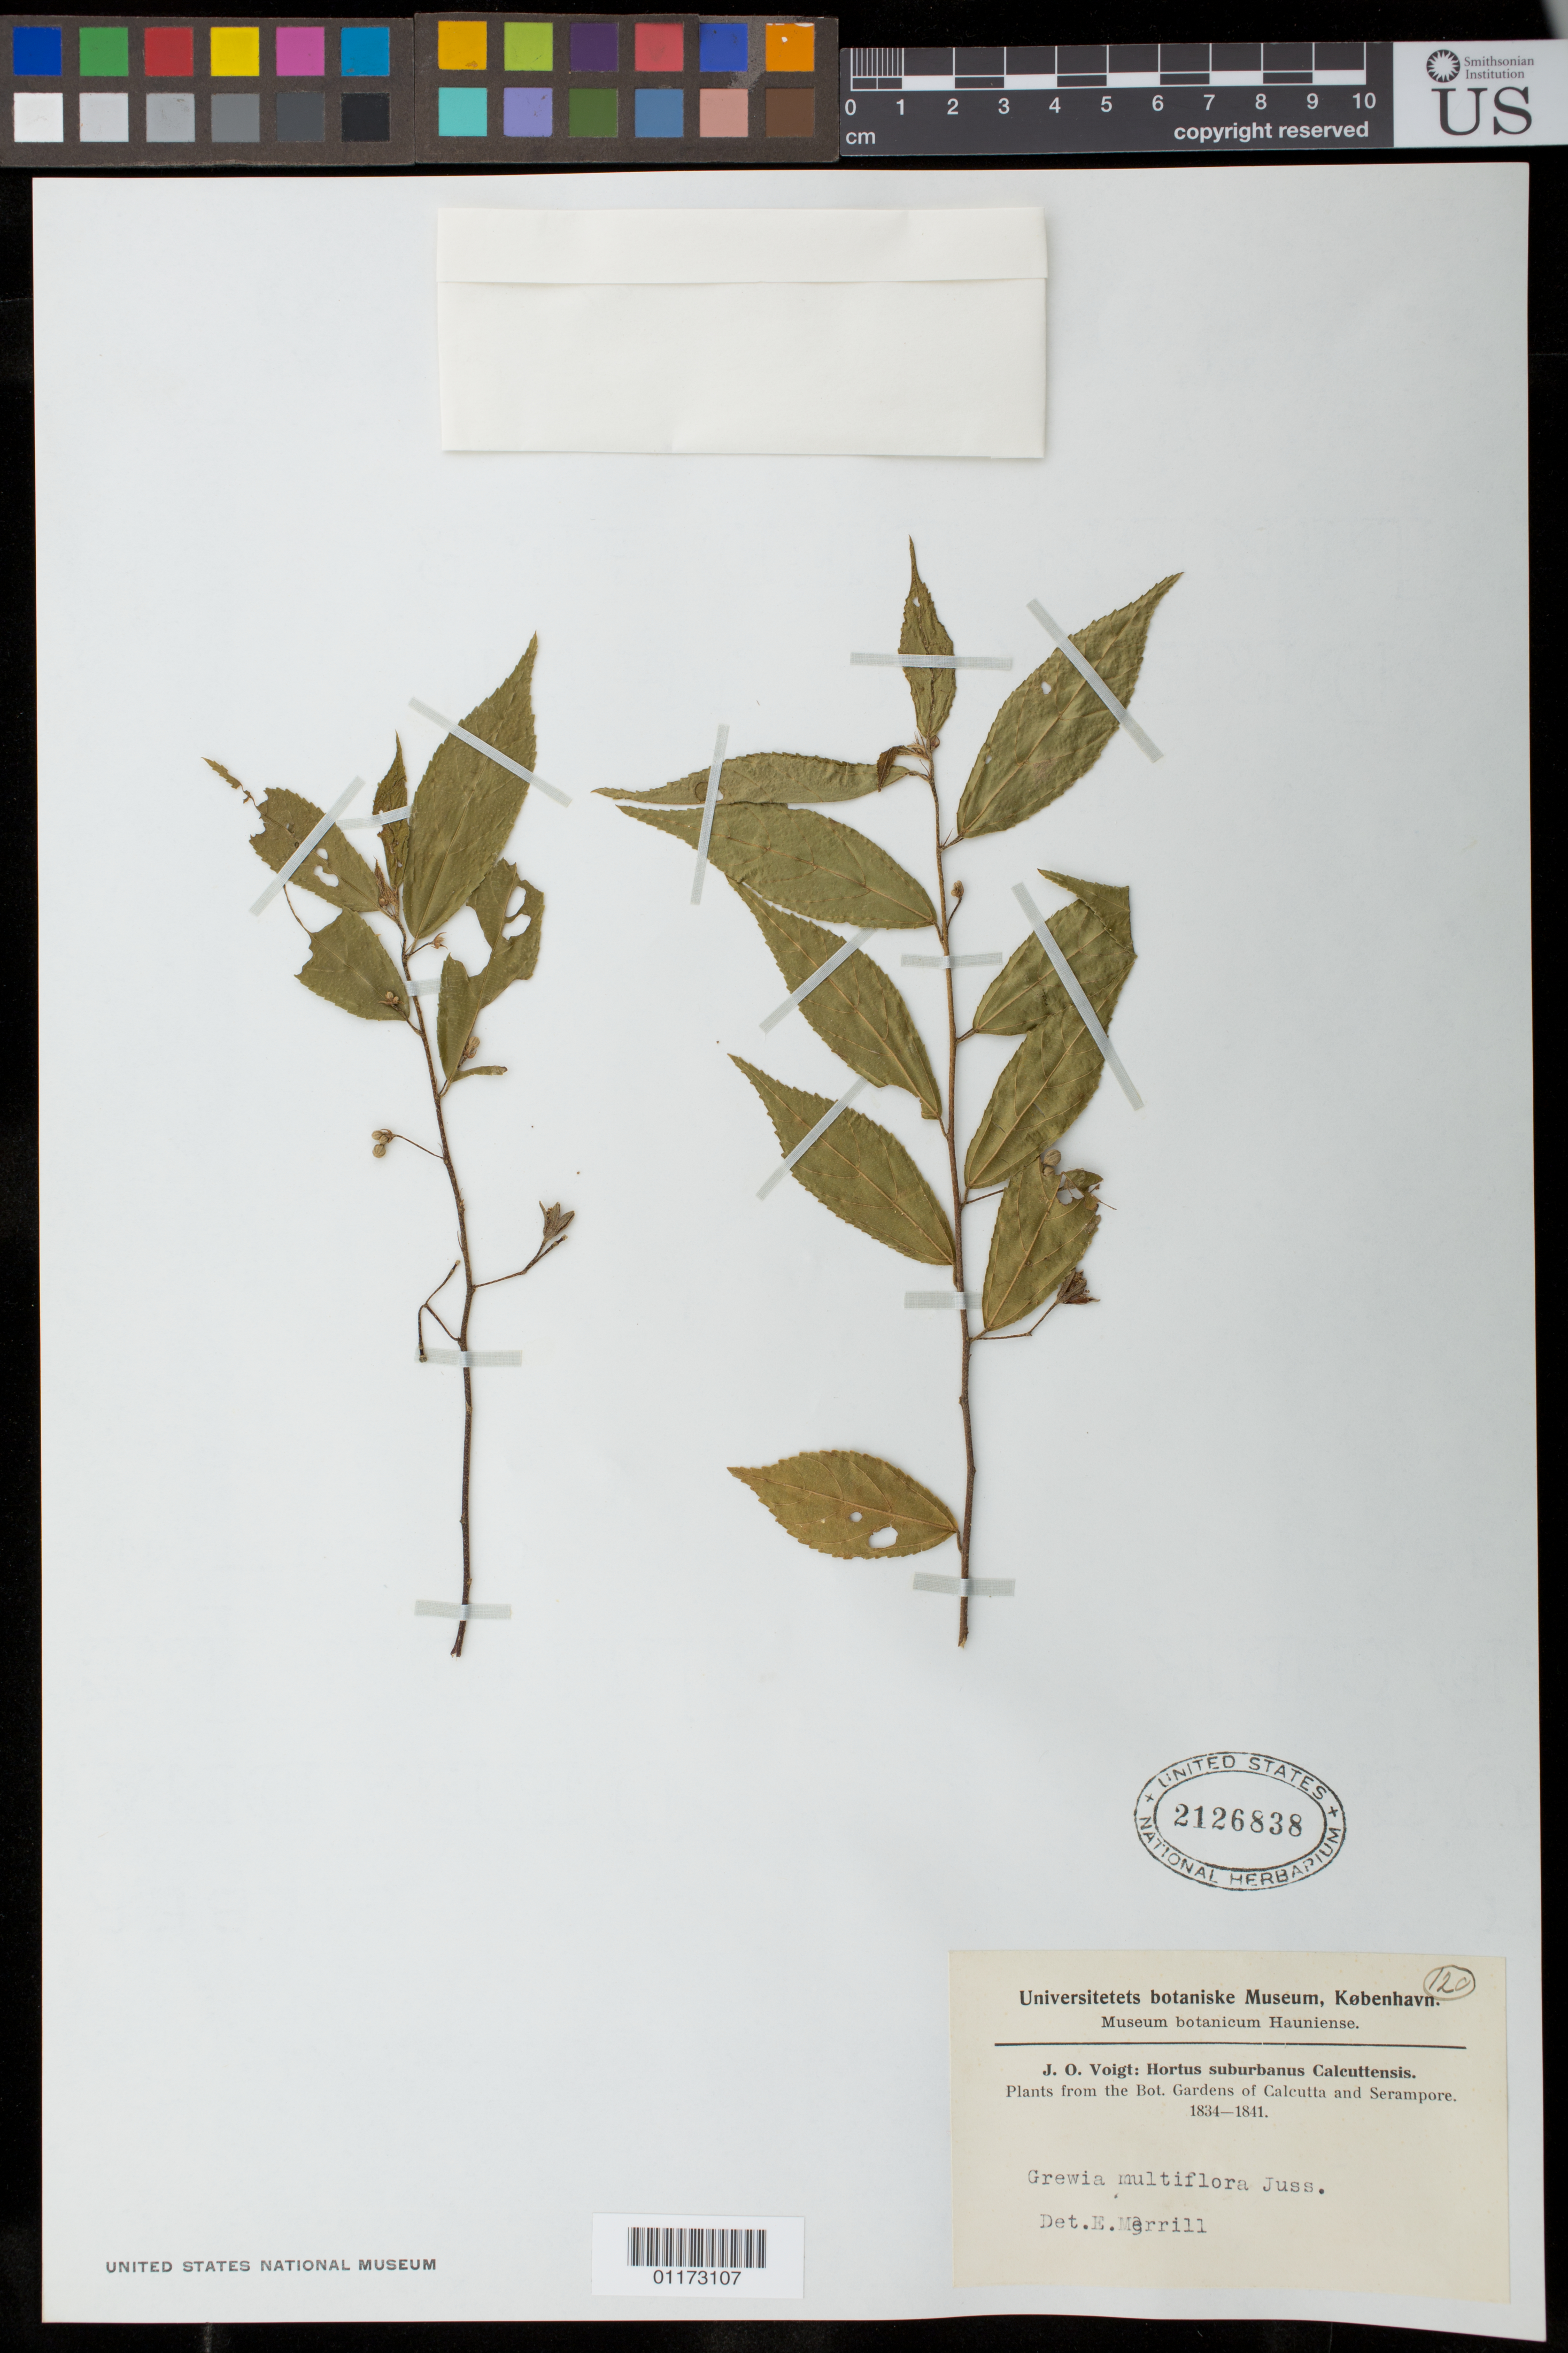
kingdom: Plantae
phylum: Tracheophyta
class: Magnoliopsida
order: Malvales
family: Malvaceae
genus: Grewia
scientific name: Grewia multiflora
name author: Juss.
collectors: J. O. Voigt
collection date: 1834/1841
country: India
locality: Plants from the Bot. Gardens of Calcutta and Serampore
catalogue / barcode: US 2126838